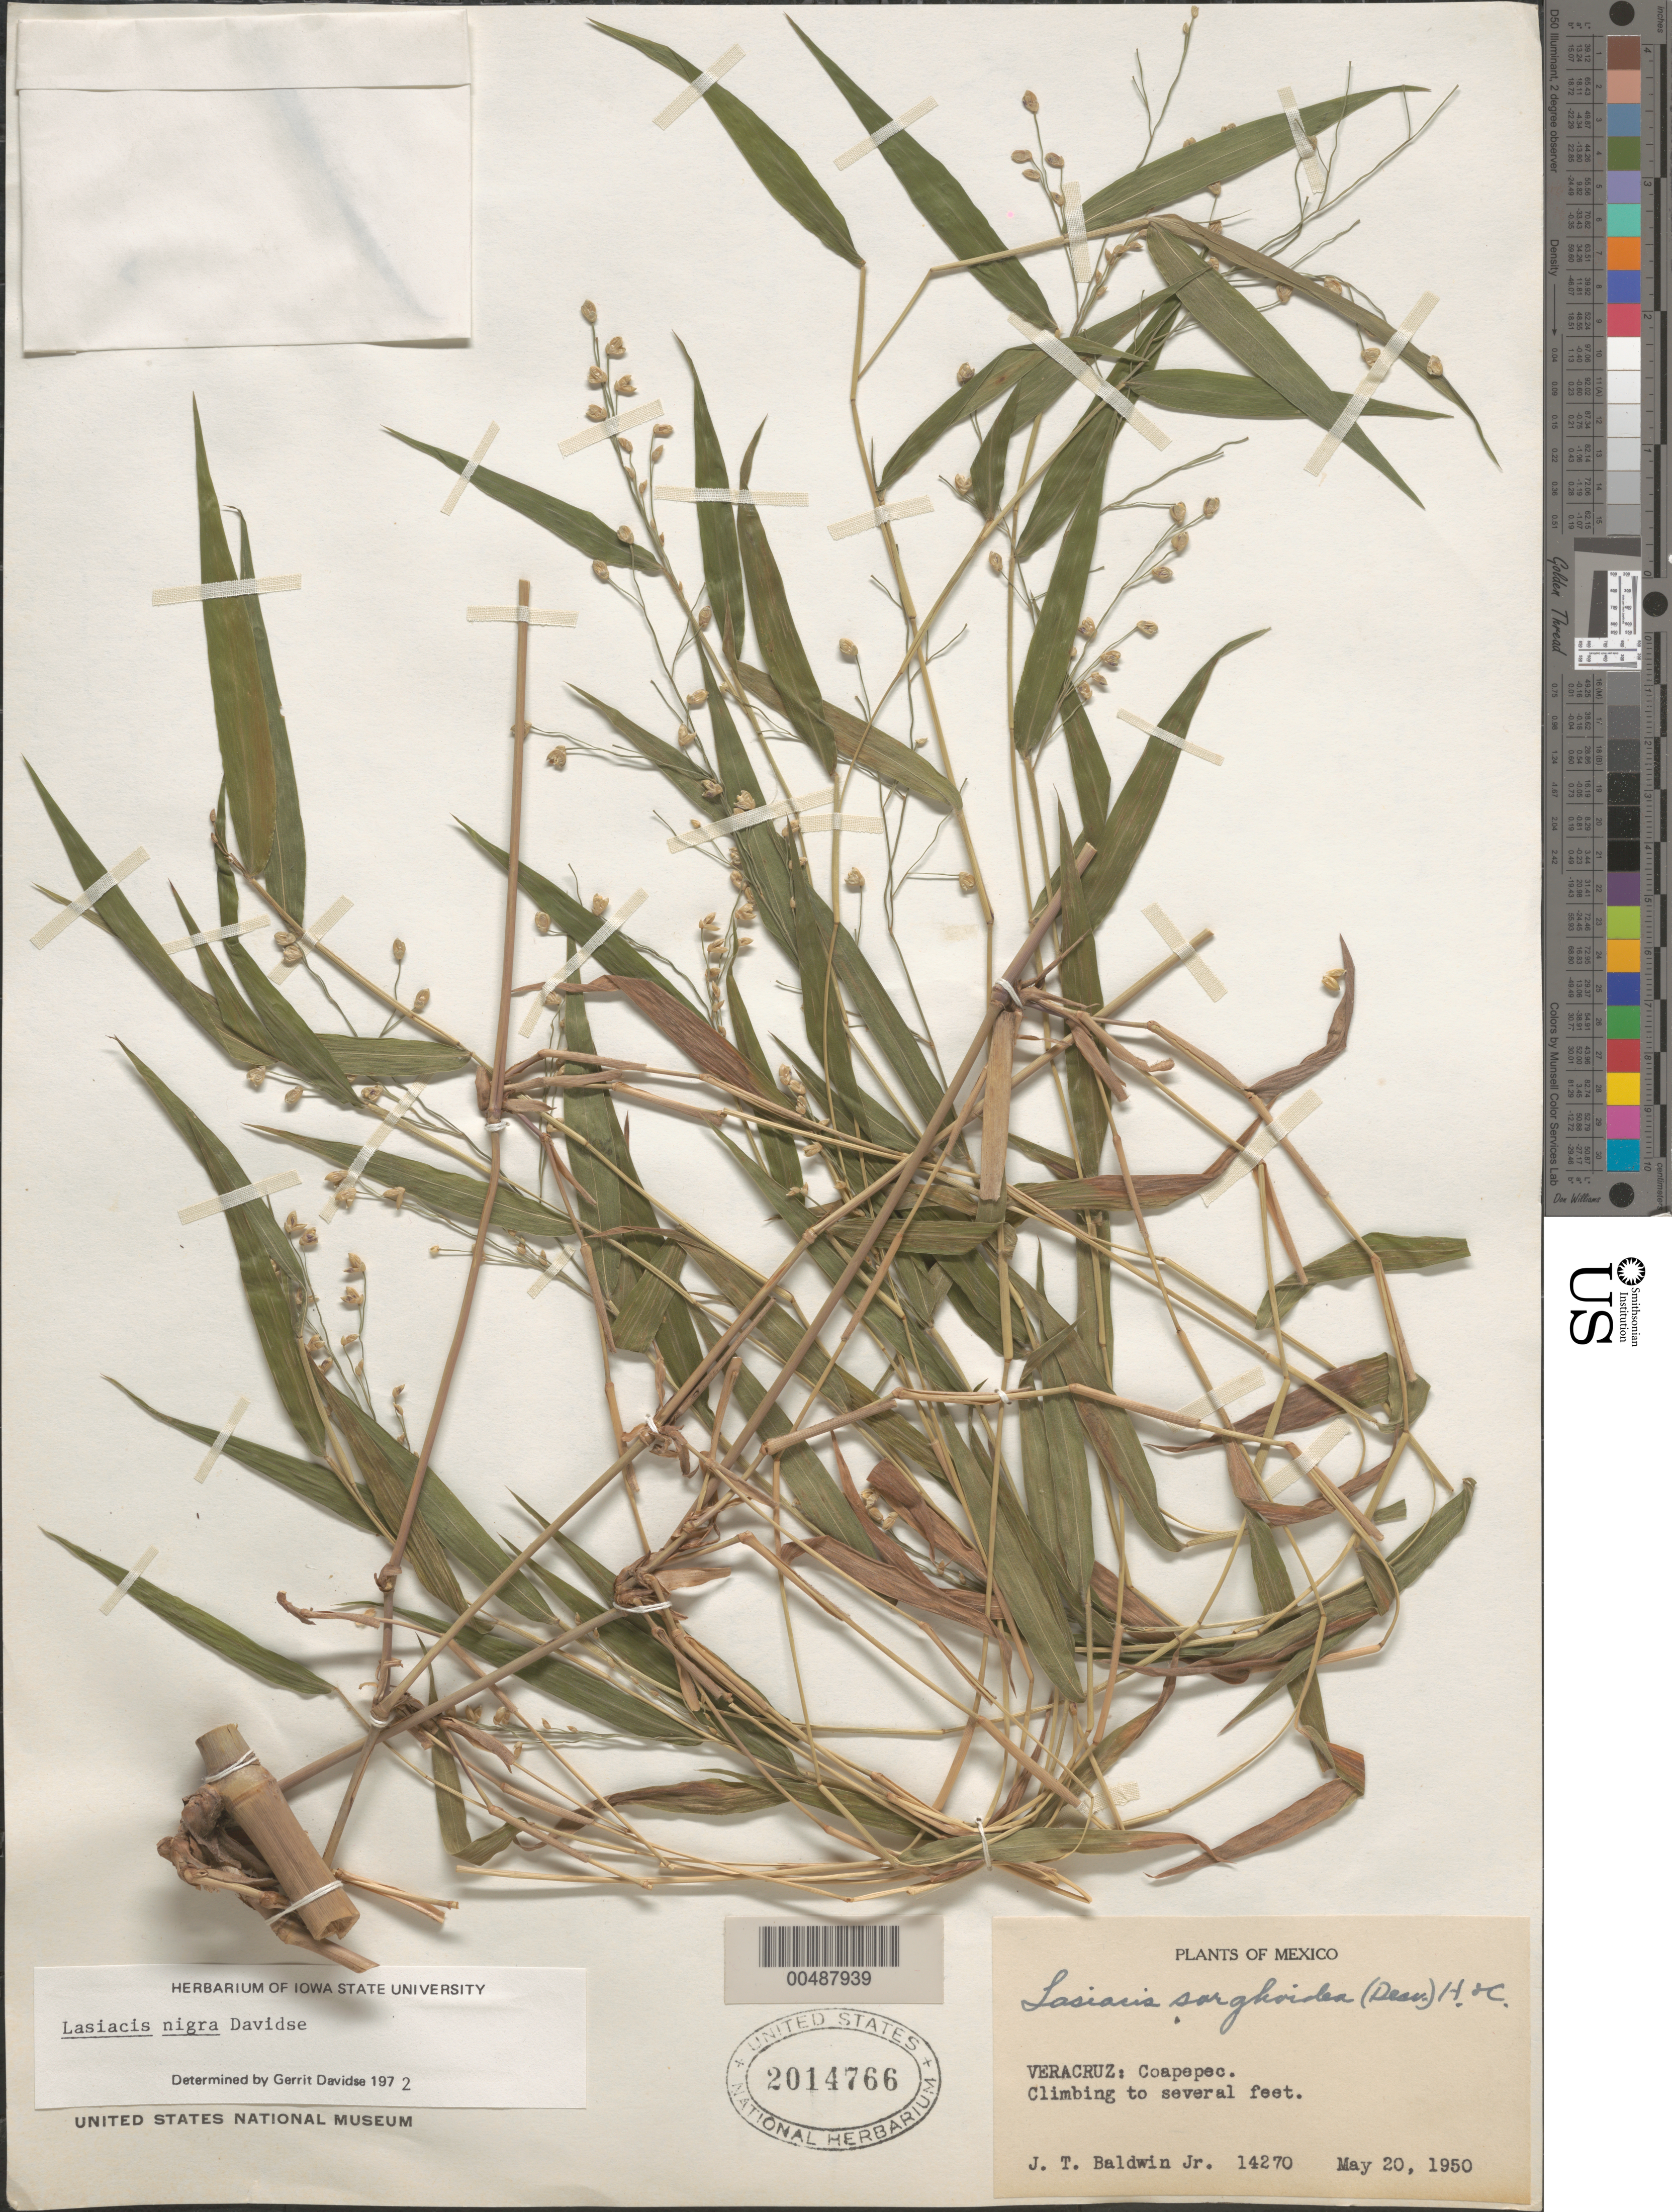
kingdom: Plantae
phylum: Tracheophyta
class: Liliopsida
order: Poales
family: Poaceae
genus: Lasiacis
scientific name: Lasiacis maxonii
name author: Swallen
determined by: Davidse, Gerrit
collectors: J. T. Baldwin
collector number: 14270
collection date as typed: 20 May 1950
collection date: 1950-05-20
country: Mexico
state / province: Veracruz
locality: Coapepec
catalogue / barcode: US 2014766